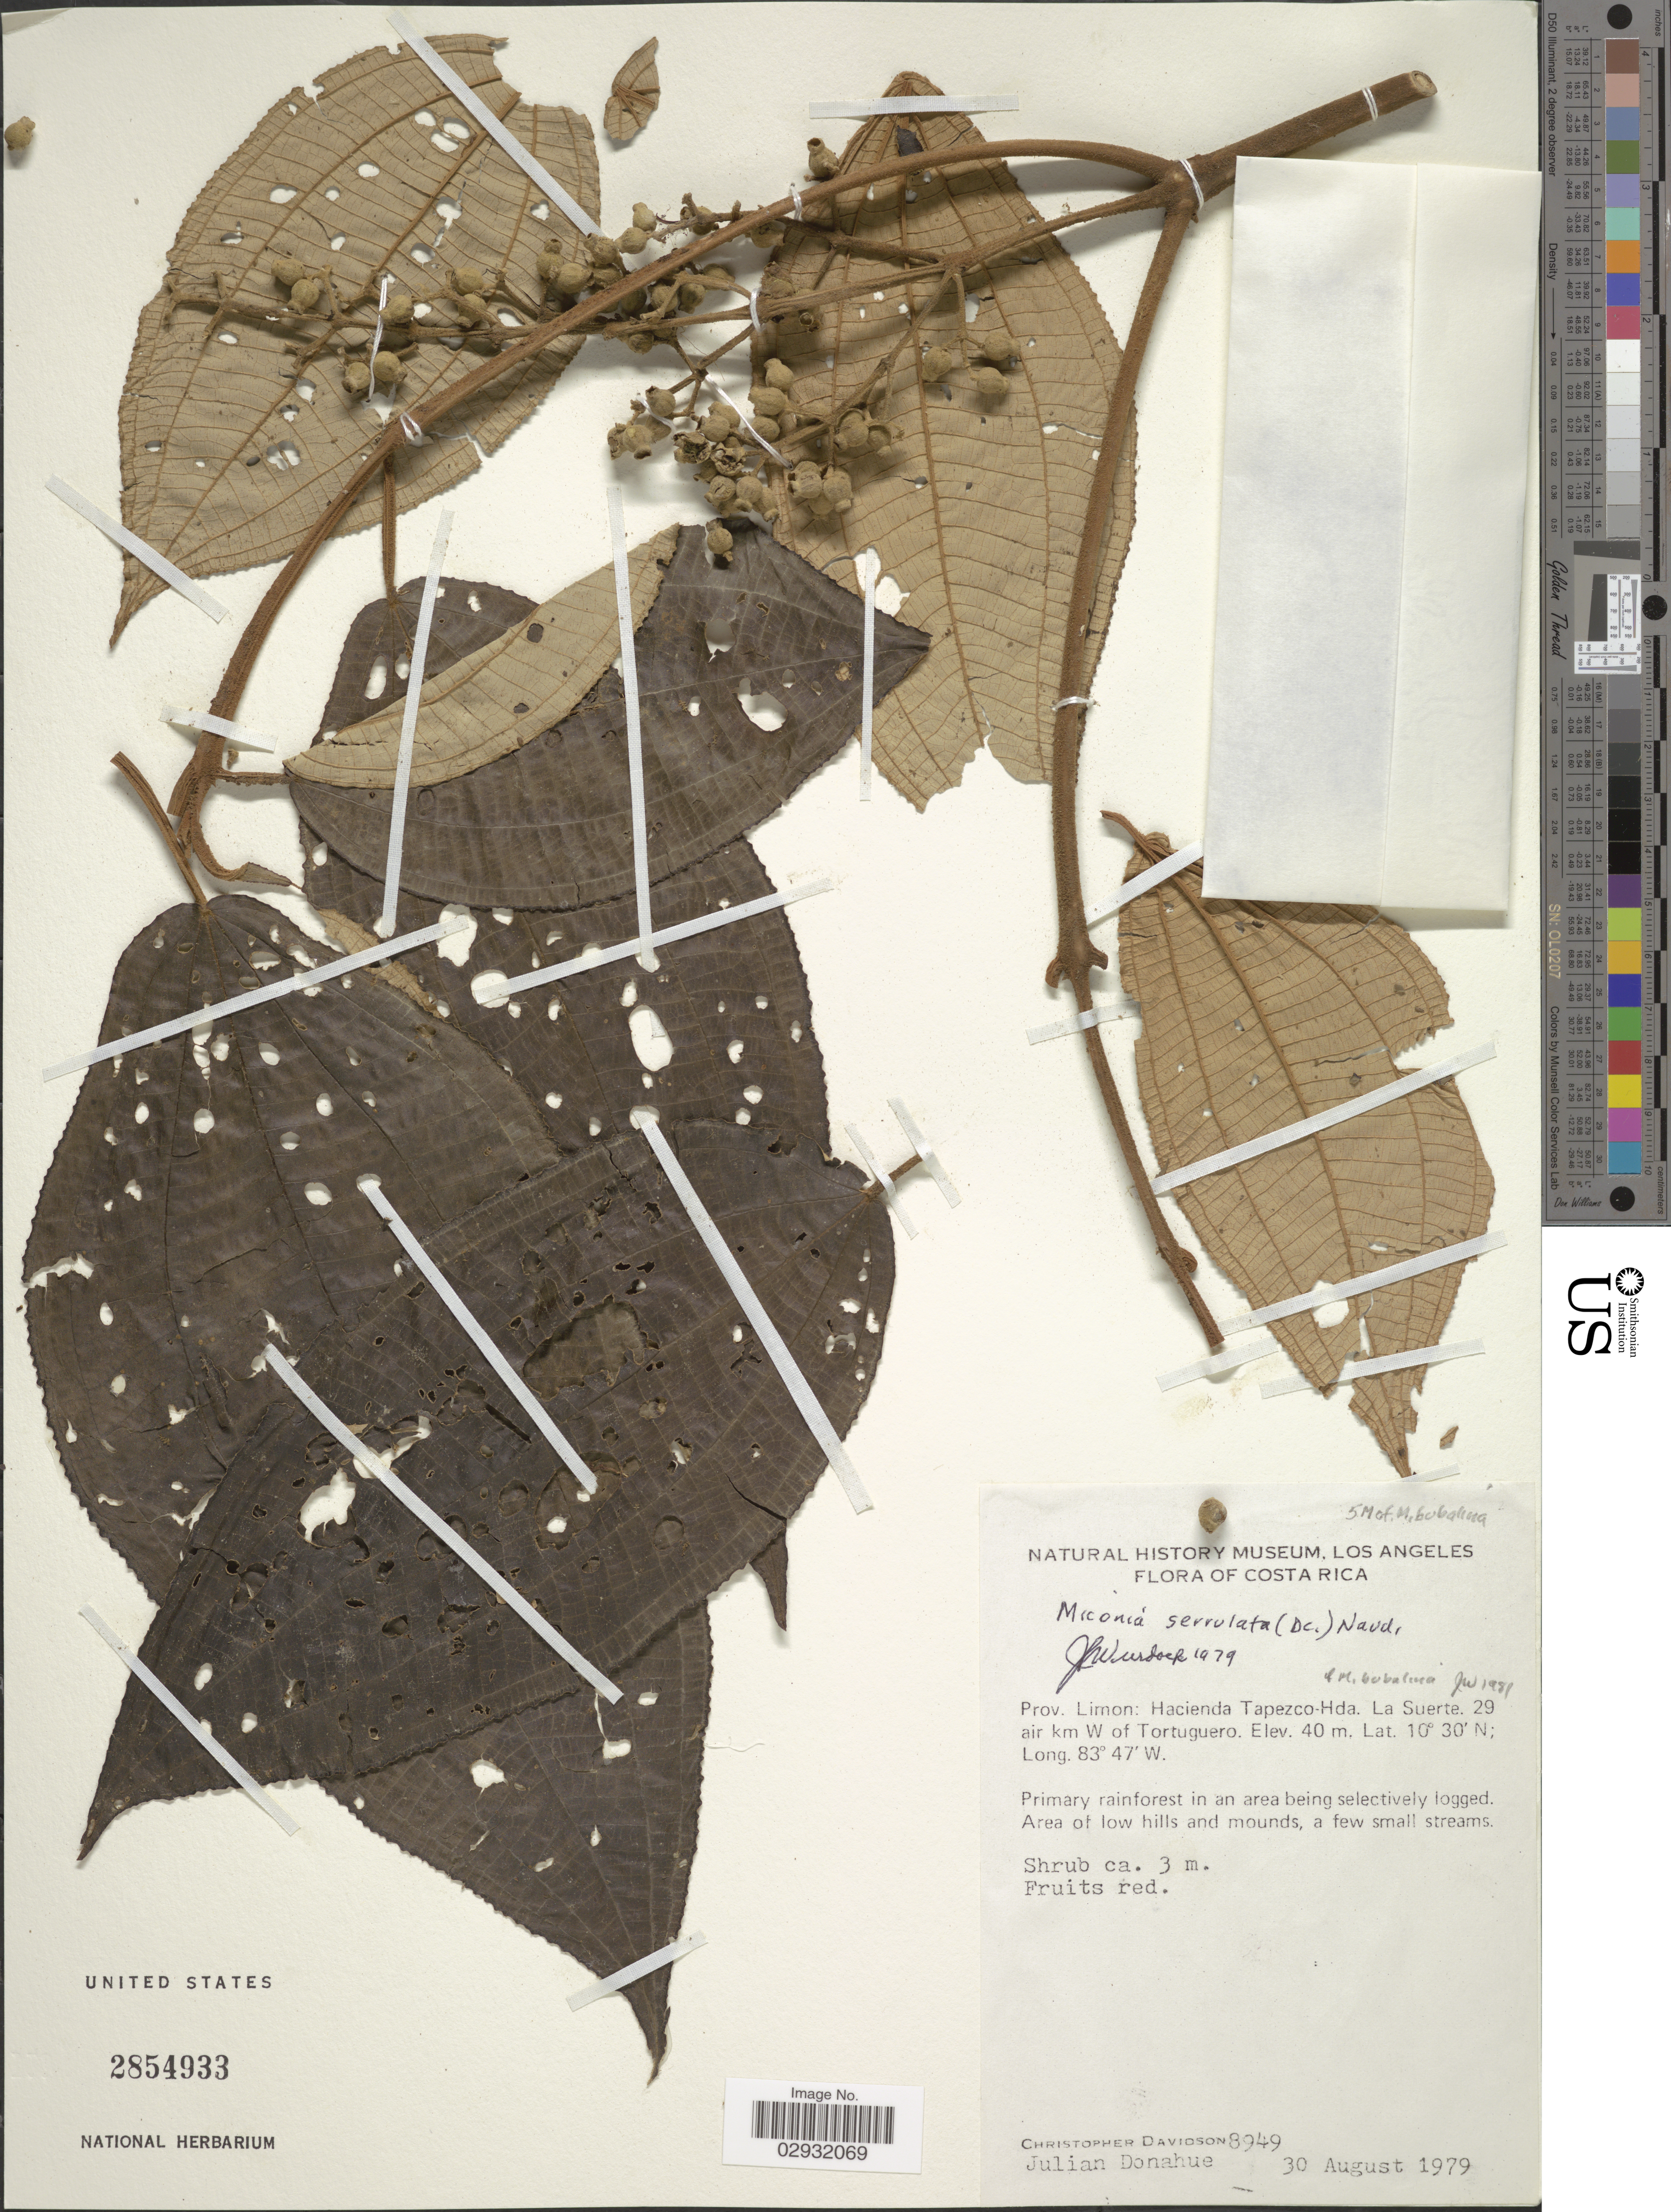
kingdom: Plantae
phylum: Tracheophyta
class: Magnoliopsida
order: Myrtales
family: Melastomataceae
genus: Miconia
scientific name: Miconia bubalina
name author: Naudin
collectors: C. Davidson & J. Donahue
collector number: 8949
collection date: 1979-08-30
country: Costa Rica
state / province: Limón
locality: Prov. Limon: Hacienda Tapezco-Hda. La Suerte, 29 air km W of Tortuguero.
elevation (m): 40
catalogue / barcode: US 2854933